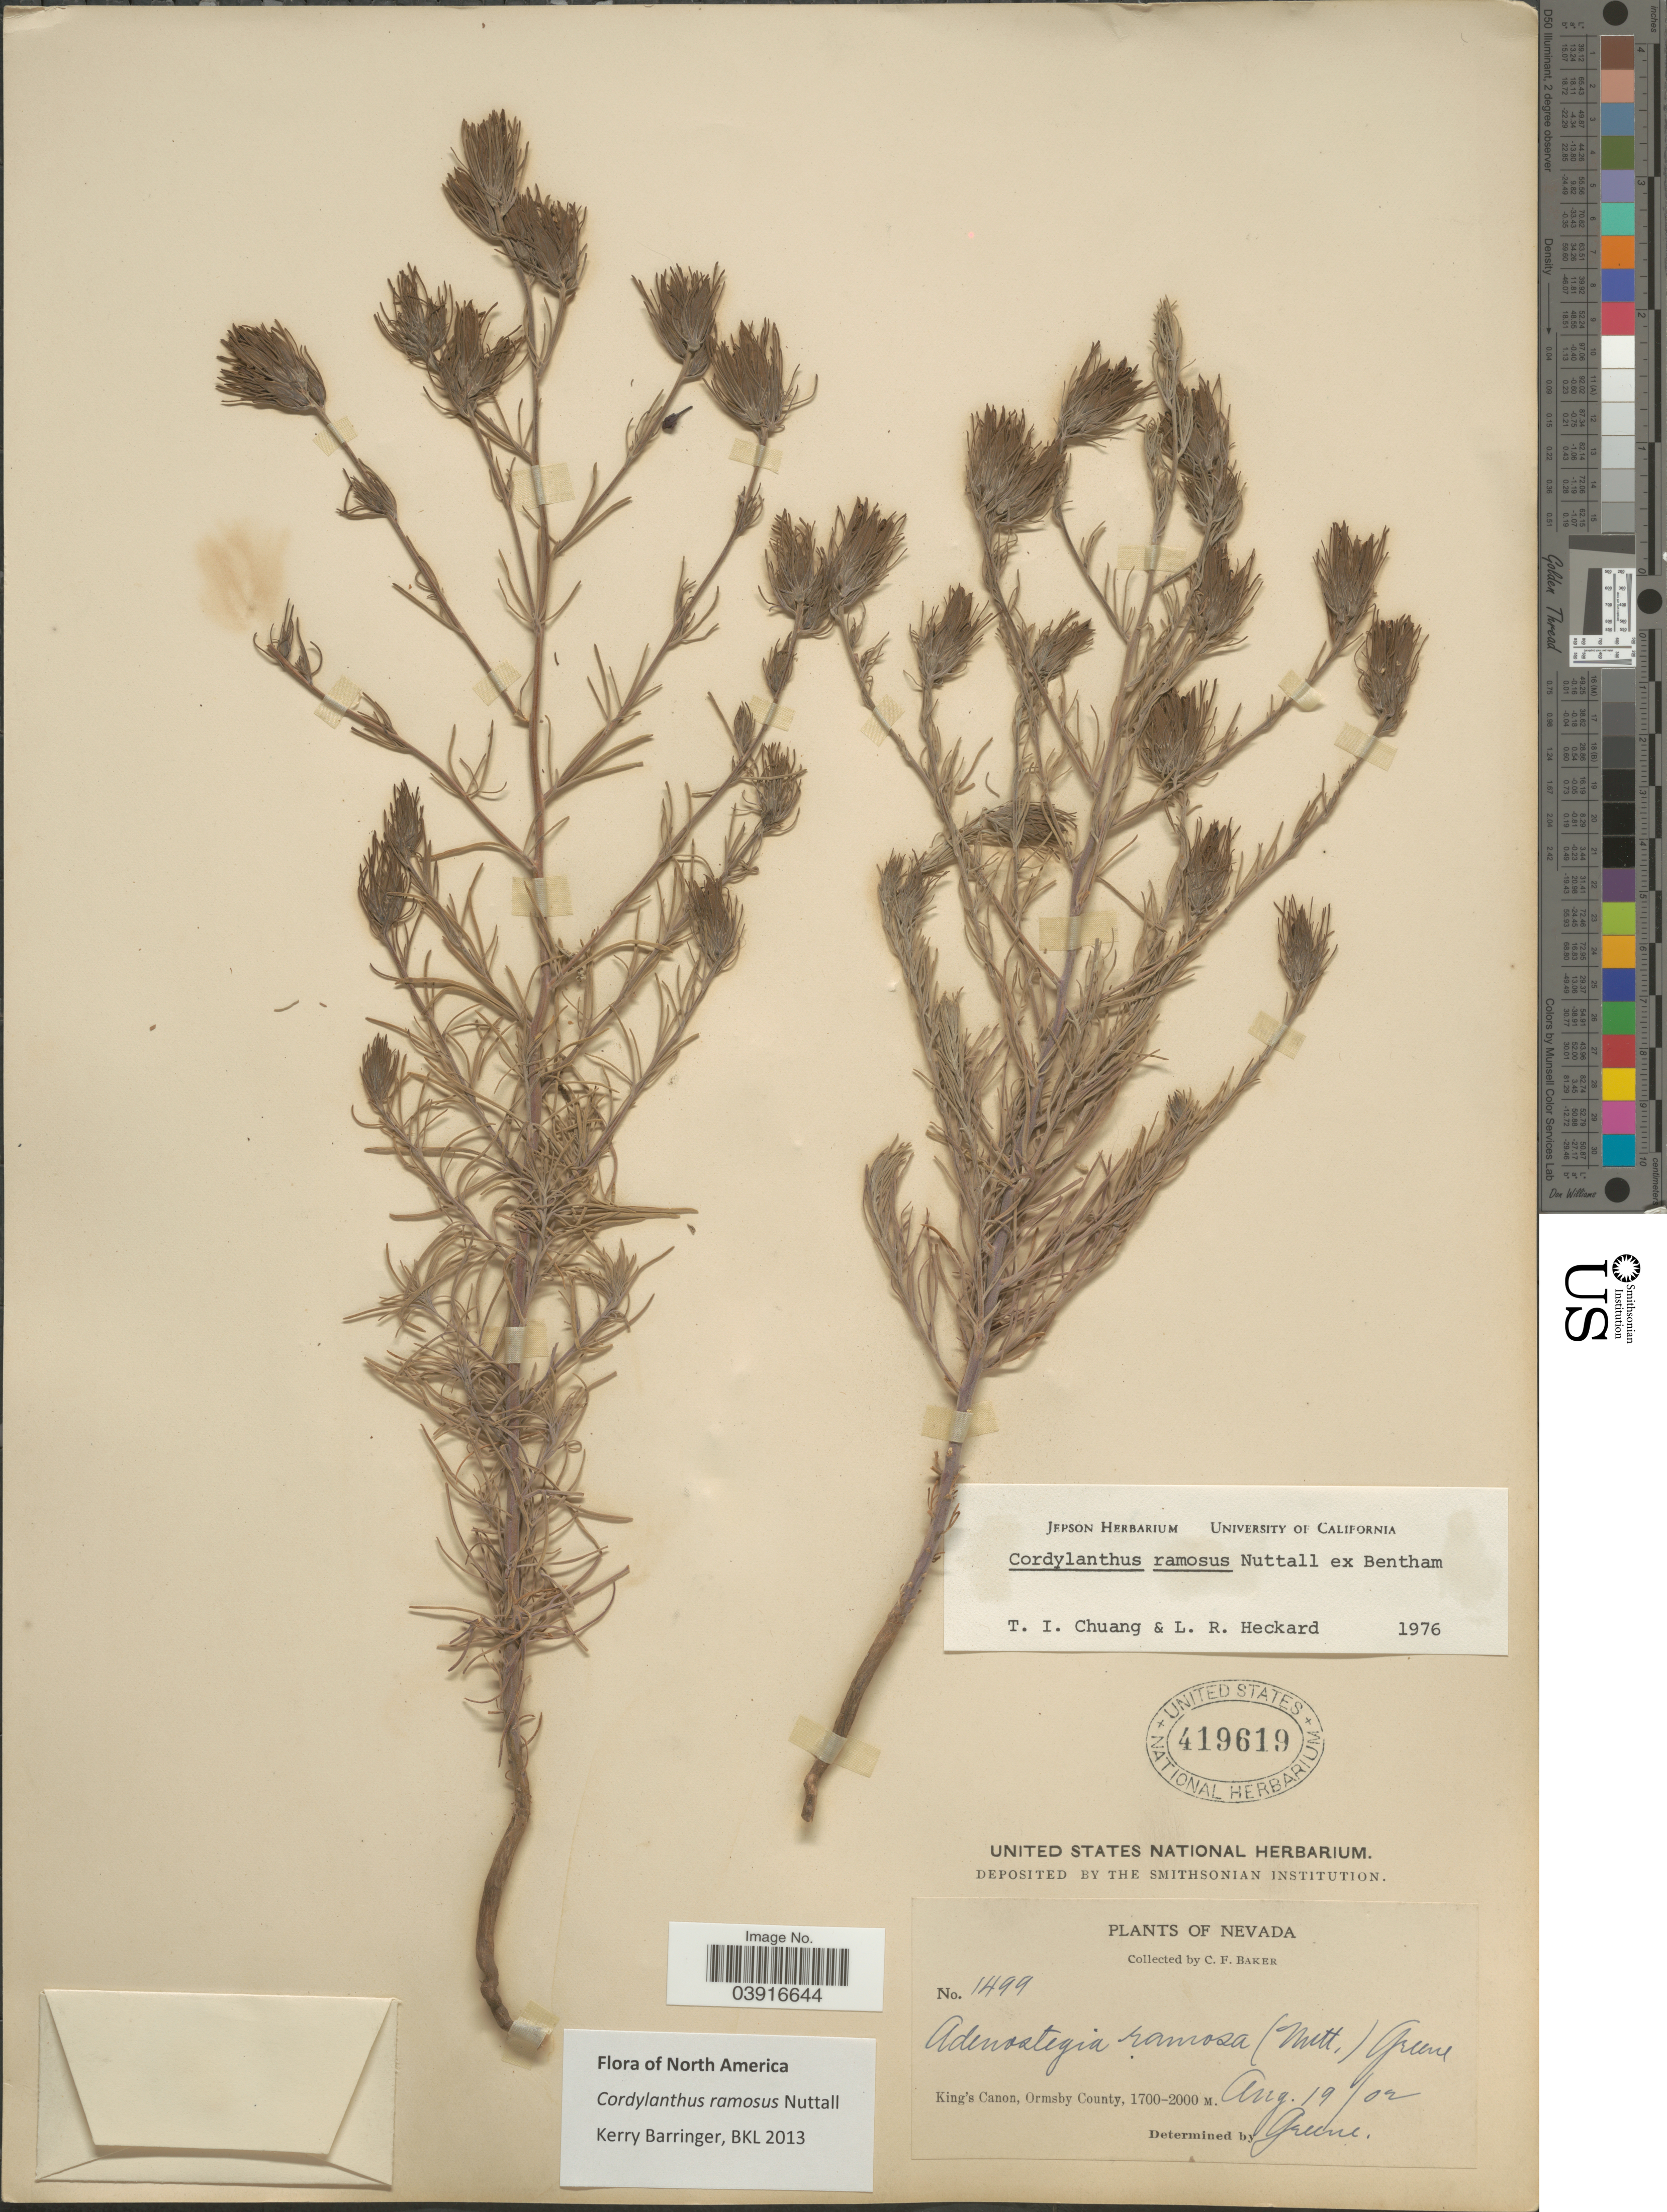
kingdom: Plantae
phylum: Tracheophyta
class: Magnoliopsida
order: Lamiales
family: Orobanchaceae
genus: Cordylanthus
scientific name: Cordylanthus ramosus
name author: Nutt. ex Benth.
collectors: C. F. Baker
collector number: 1499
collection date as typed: Transcribed d/m/y: 19/8/2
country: United States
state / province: Nevada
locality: King's Canon, Ormsby County.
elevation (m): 1700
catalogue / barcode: US 419619